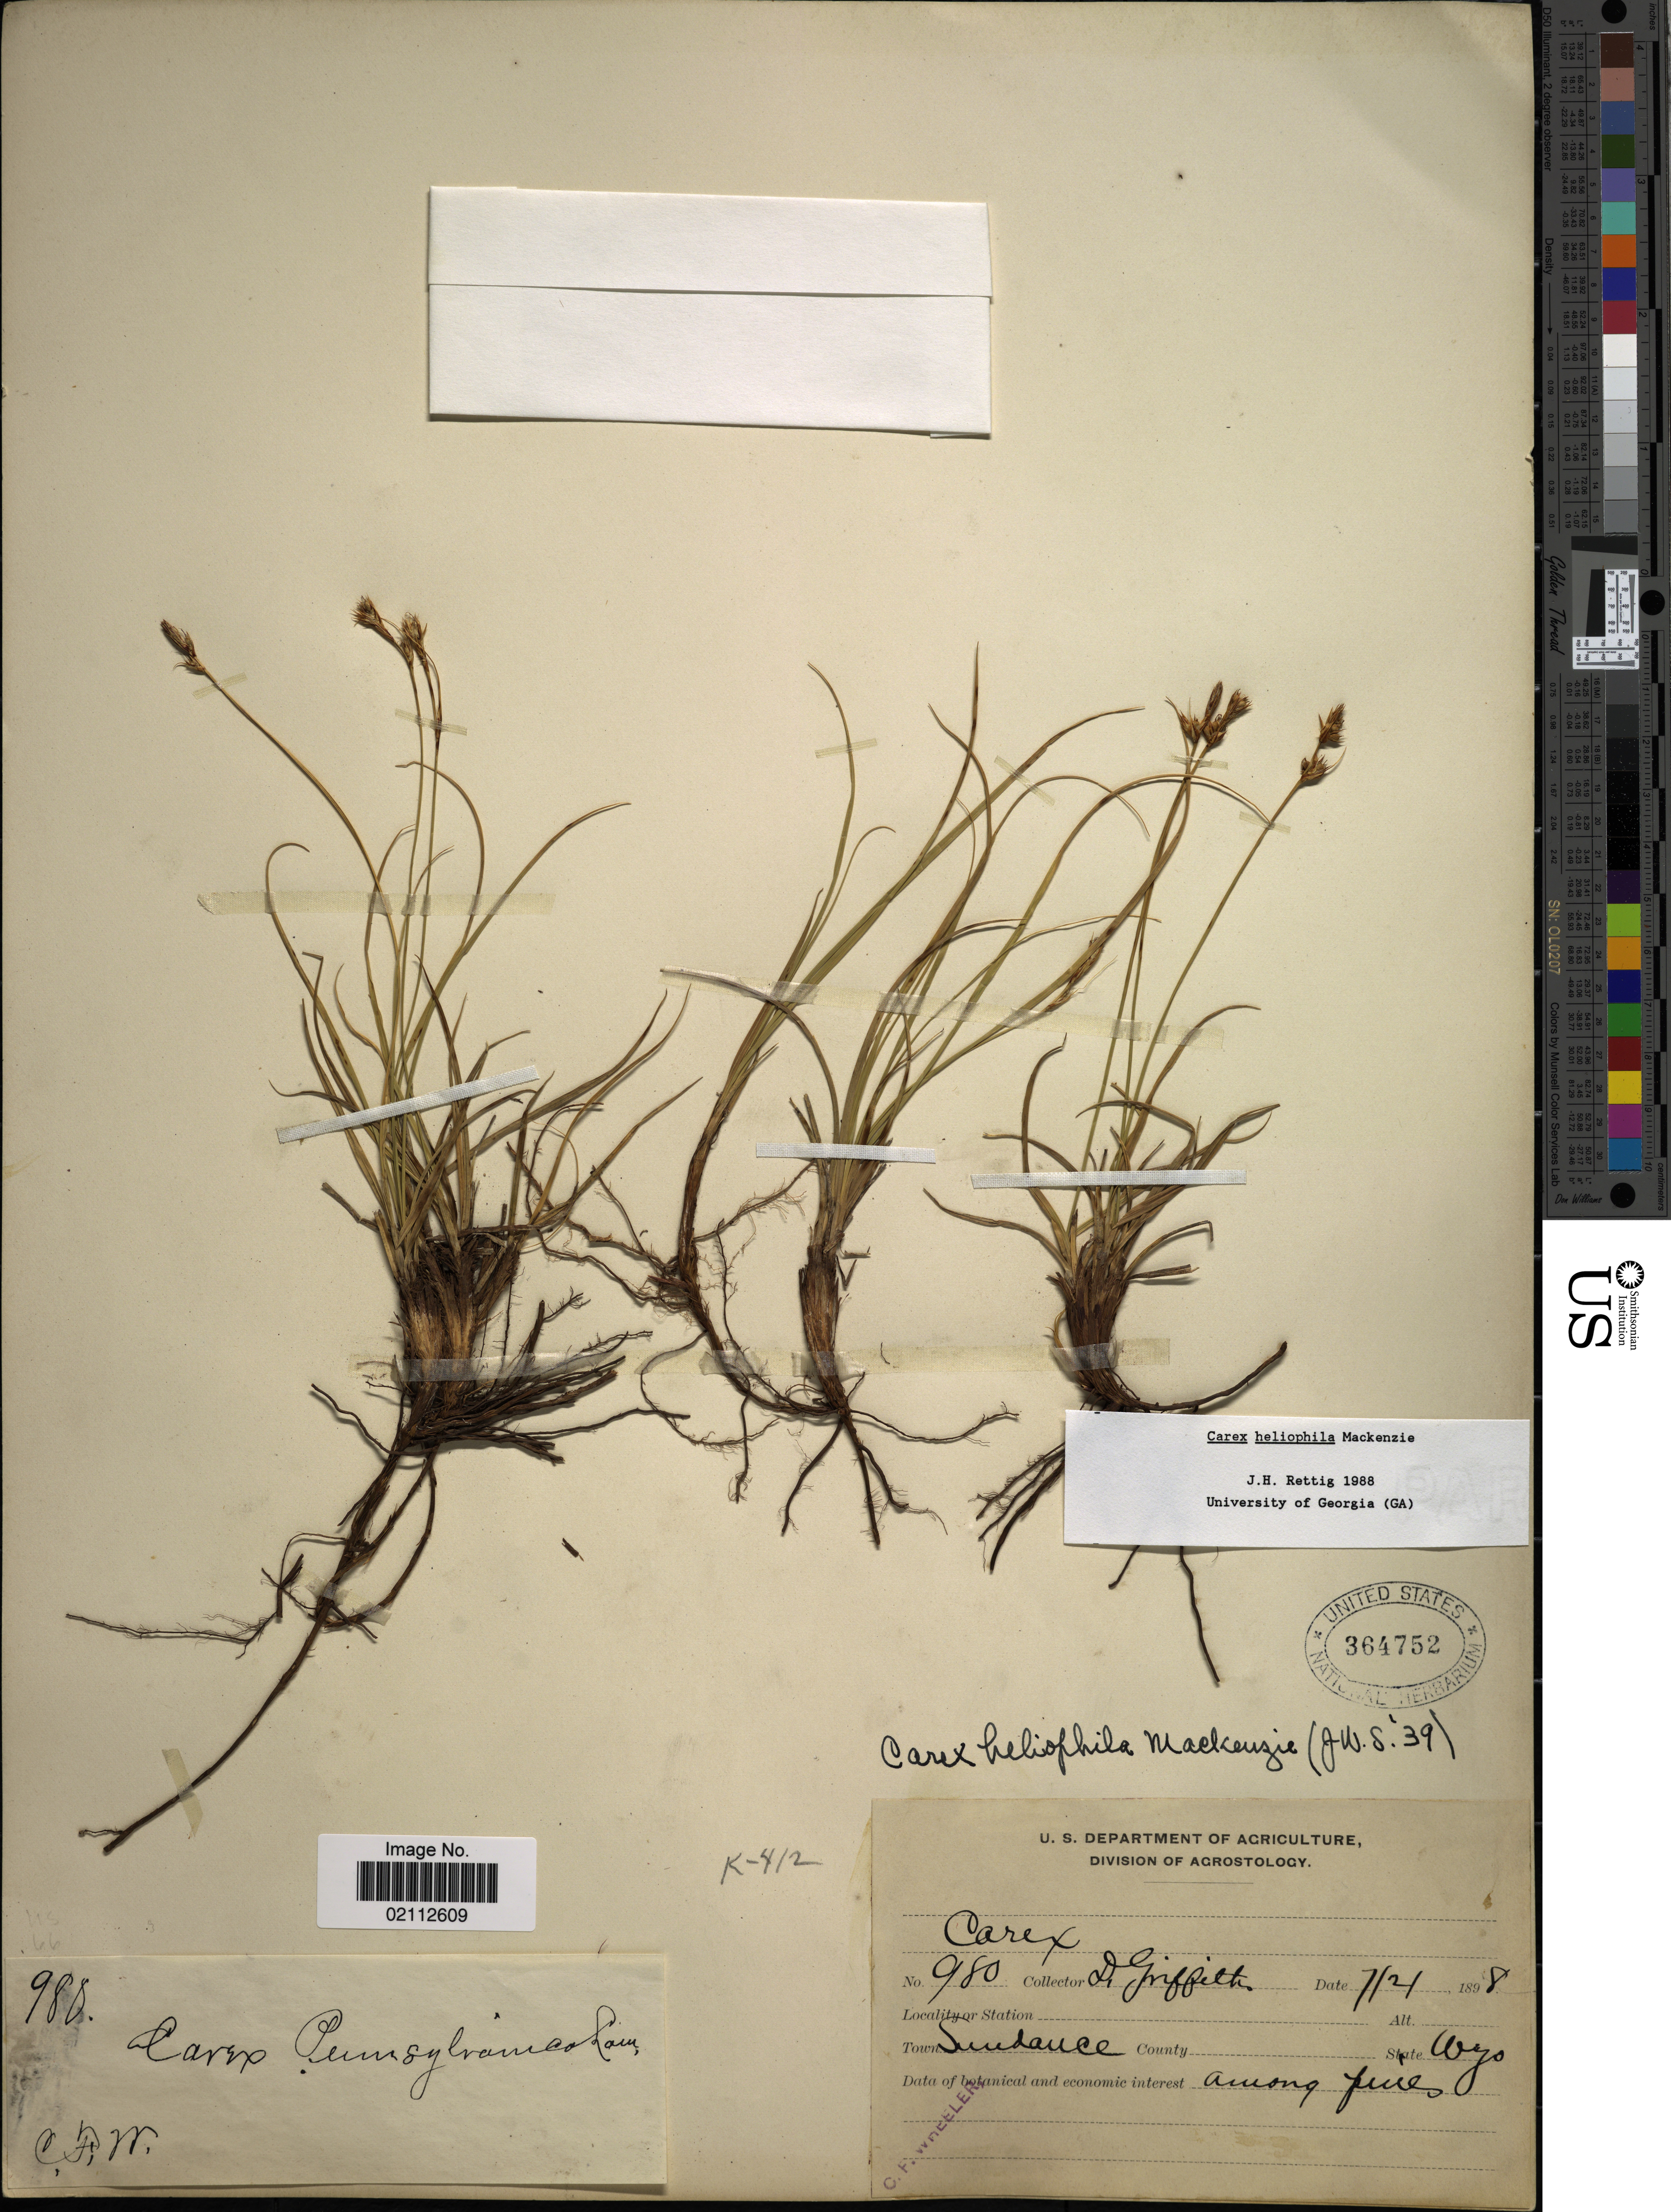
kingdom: Plantae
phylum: Tracheophyta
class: Liliopsida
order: Poales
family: Cyperaceae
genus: Carex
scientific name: Carex heliophila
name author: Mack.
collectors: D. Griffith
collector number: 980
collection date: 1898-07-21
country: United States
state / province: Wyoming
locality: Town Sundance, among pines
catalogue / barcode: US 364752